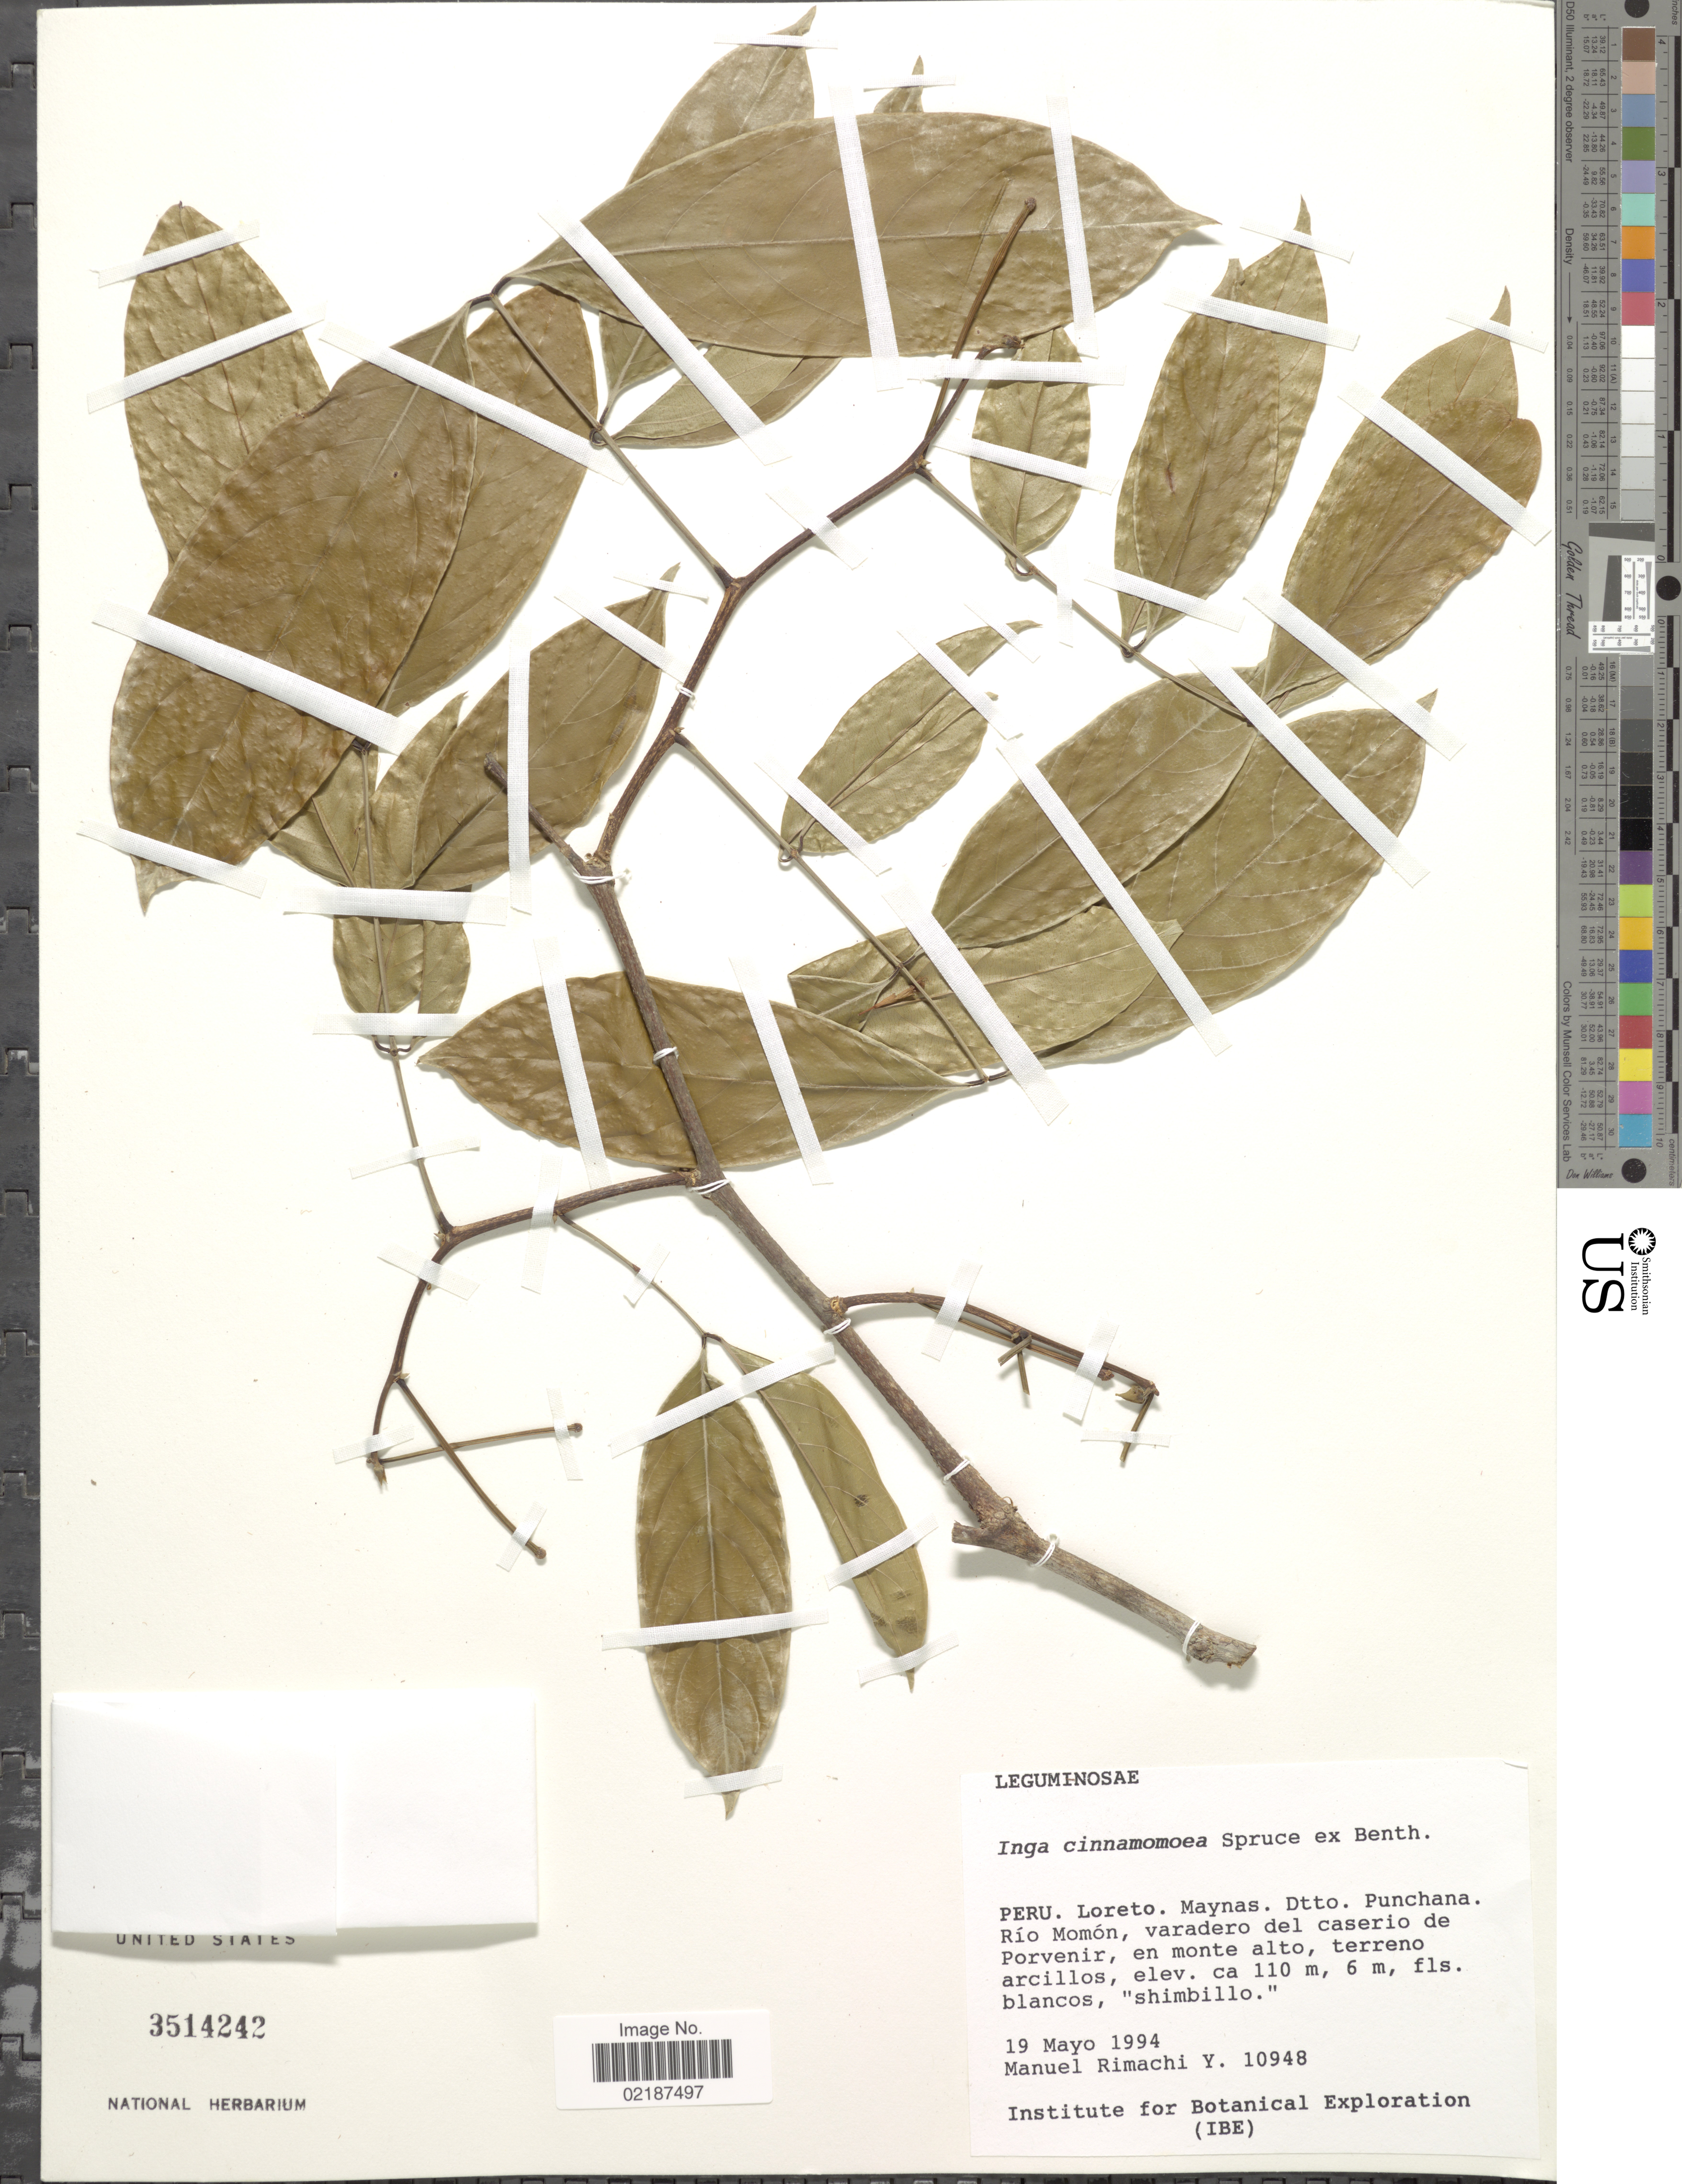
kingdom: Plantae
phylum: Tracheophyta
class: Magnoliopsida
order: Fabales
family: Fabaceae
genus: Inga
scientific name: Inga cinnamomea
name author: Spruce ex Benth.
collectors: M. Rimachi Y.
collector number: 10948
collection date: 1994-05-19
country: Peru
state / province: Loreto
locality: Maynas. Dtto. Punchana. Rio Momon, varadero del casrio de Porvenir, en el monte alto.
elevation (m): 6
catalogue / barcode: US 3514242